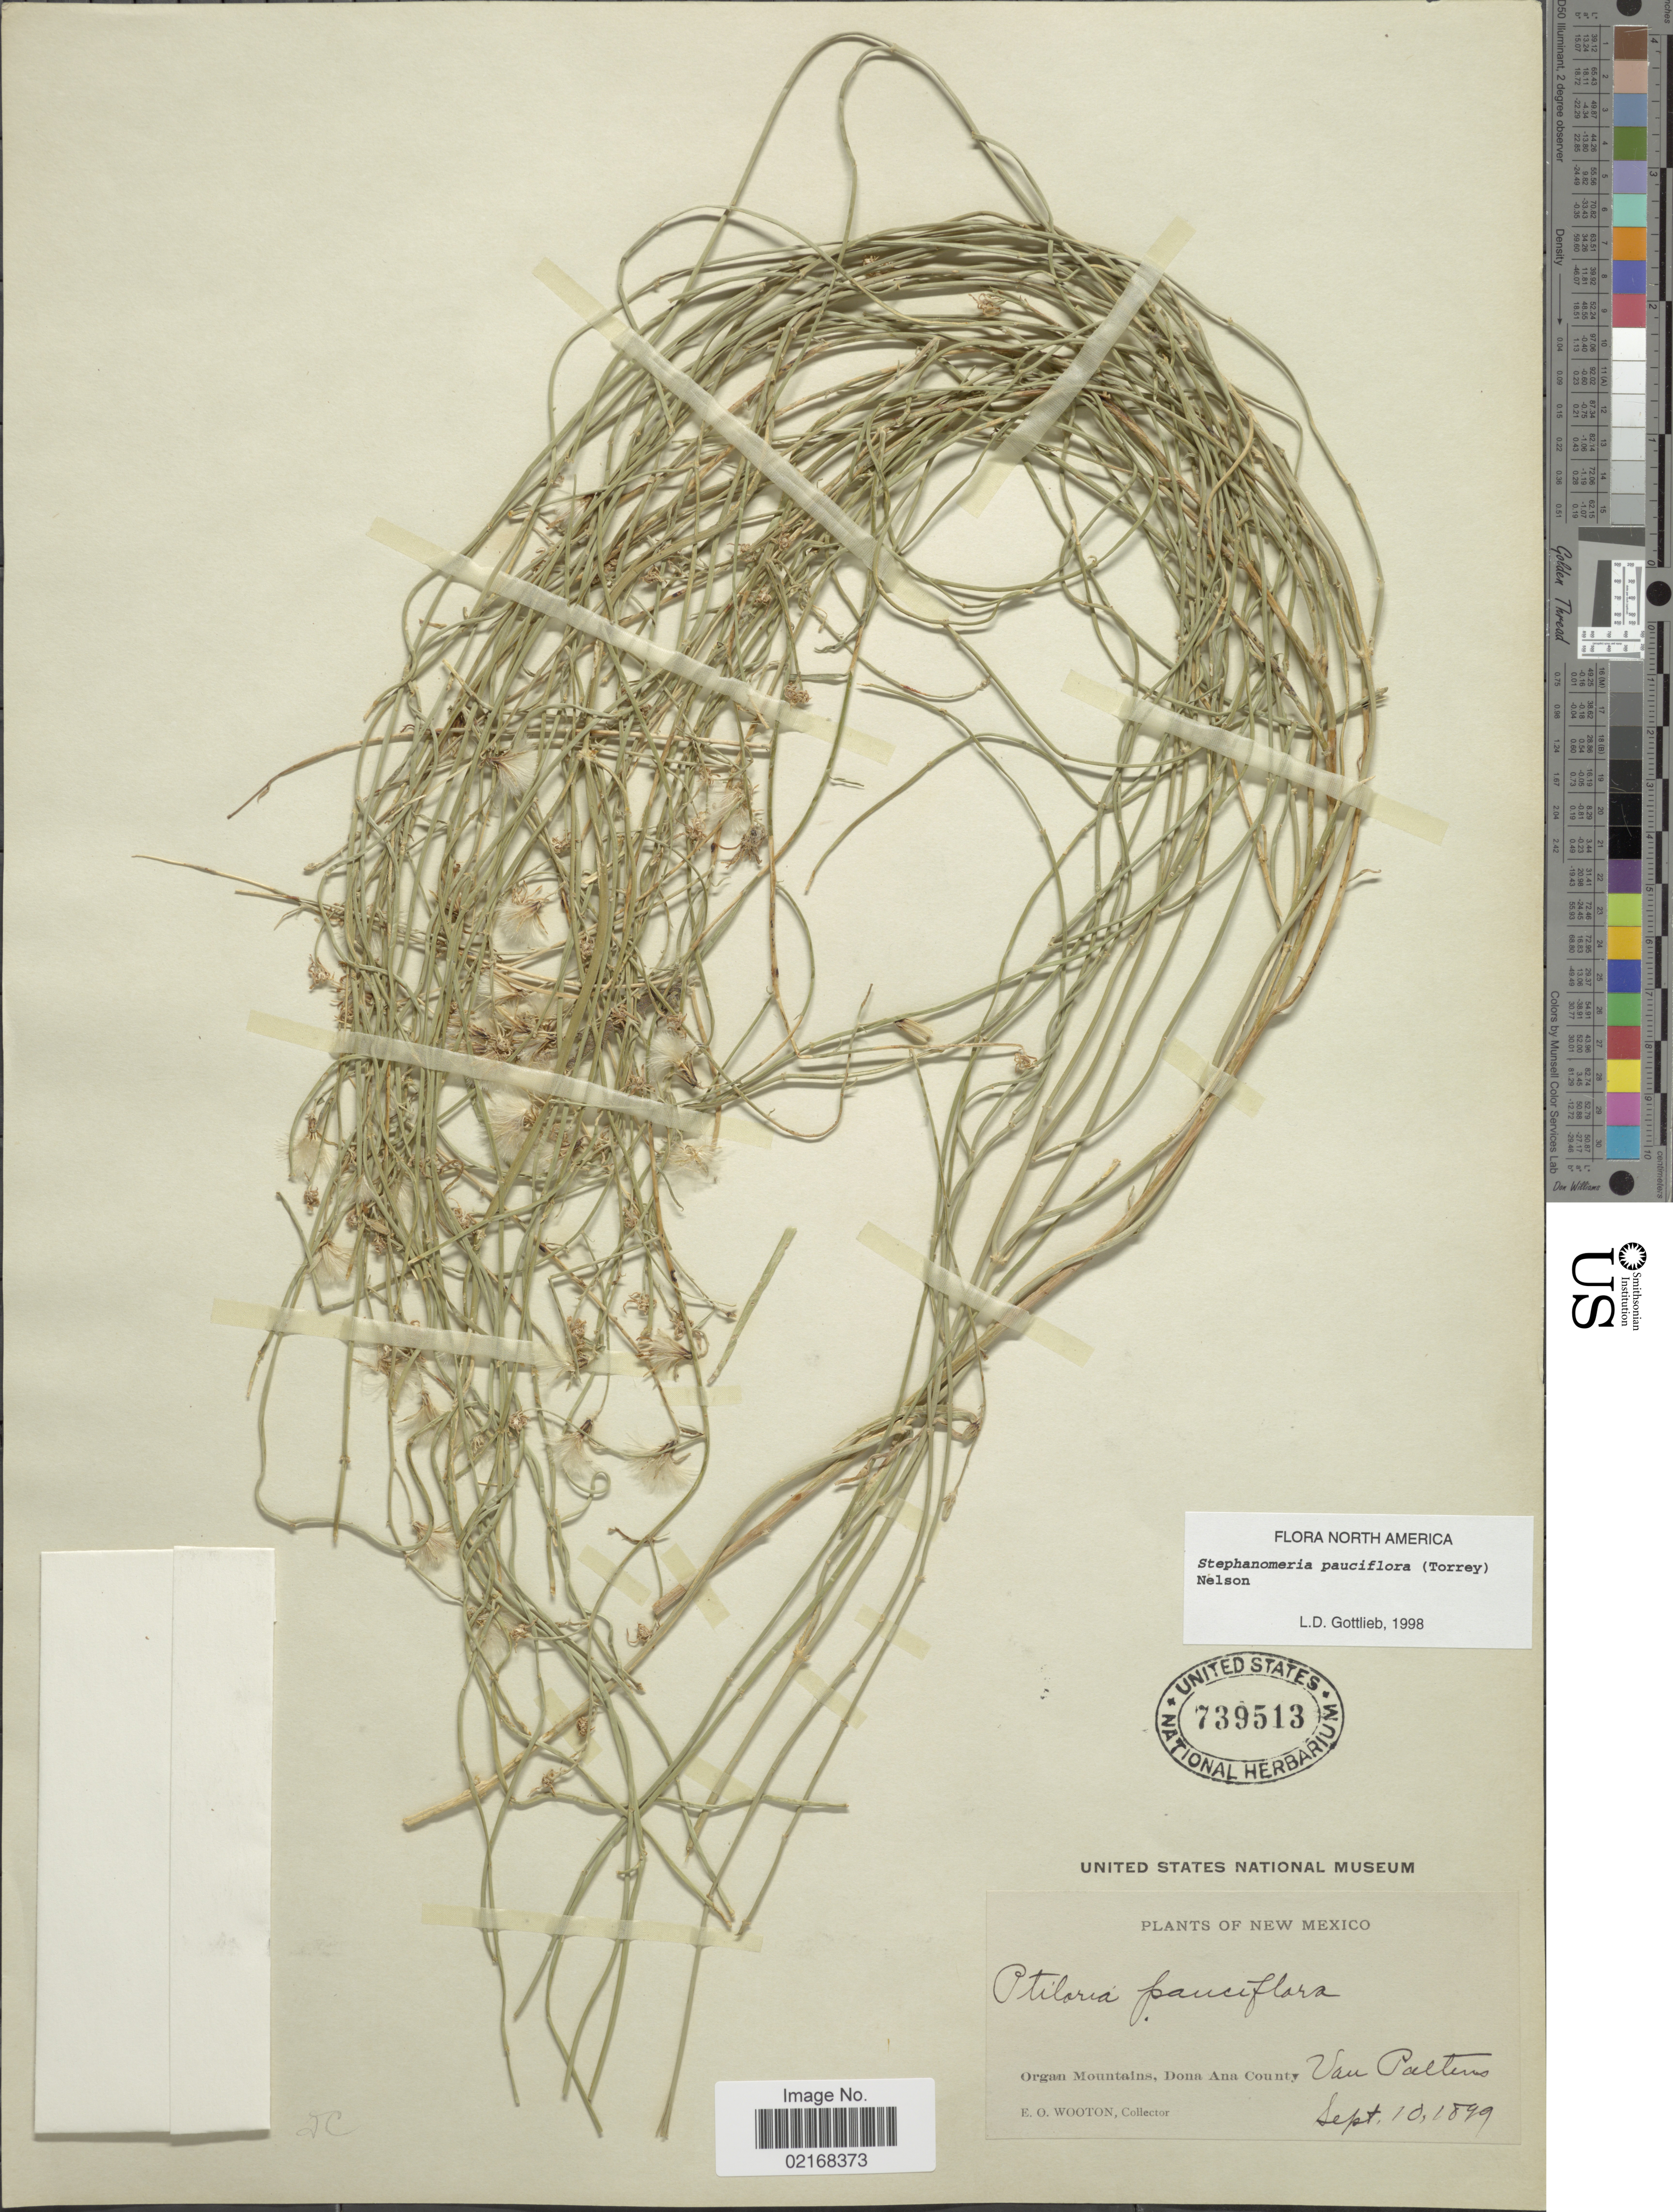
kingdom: Plantae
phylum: Tracheophyta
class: Magnoliopsida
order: Asterales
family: Asteraceae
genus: Stephanomeria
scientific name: Stephanomeria pauciflora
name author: (Torr.) A. Nelson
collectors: E. O. Wooton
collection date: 1899-09-10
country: United States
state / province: New Mexico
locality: Organ Mountains, Dona Ana County. Van Paltens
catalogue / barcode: US 739513